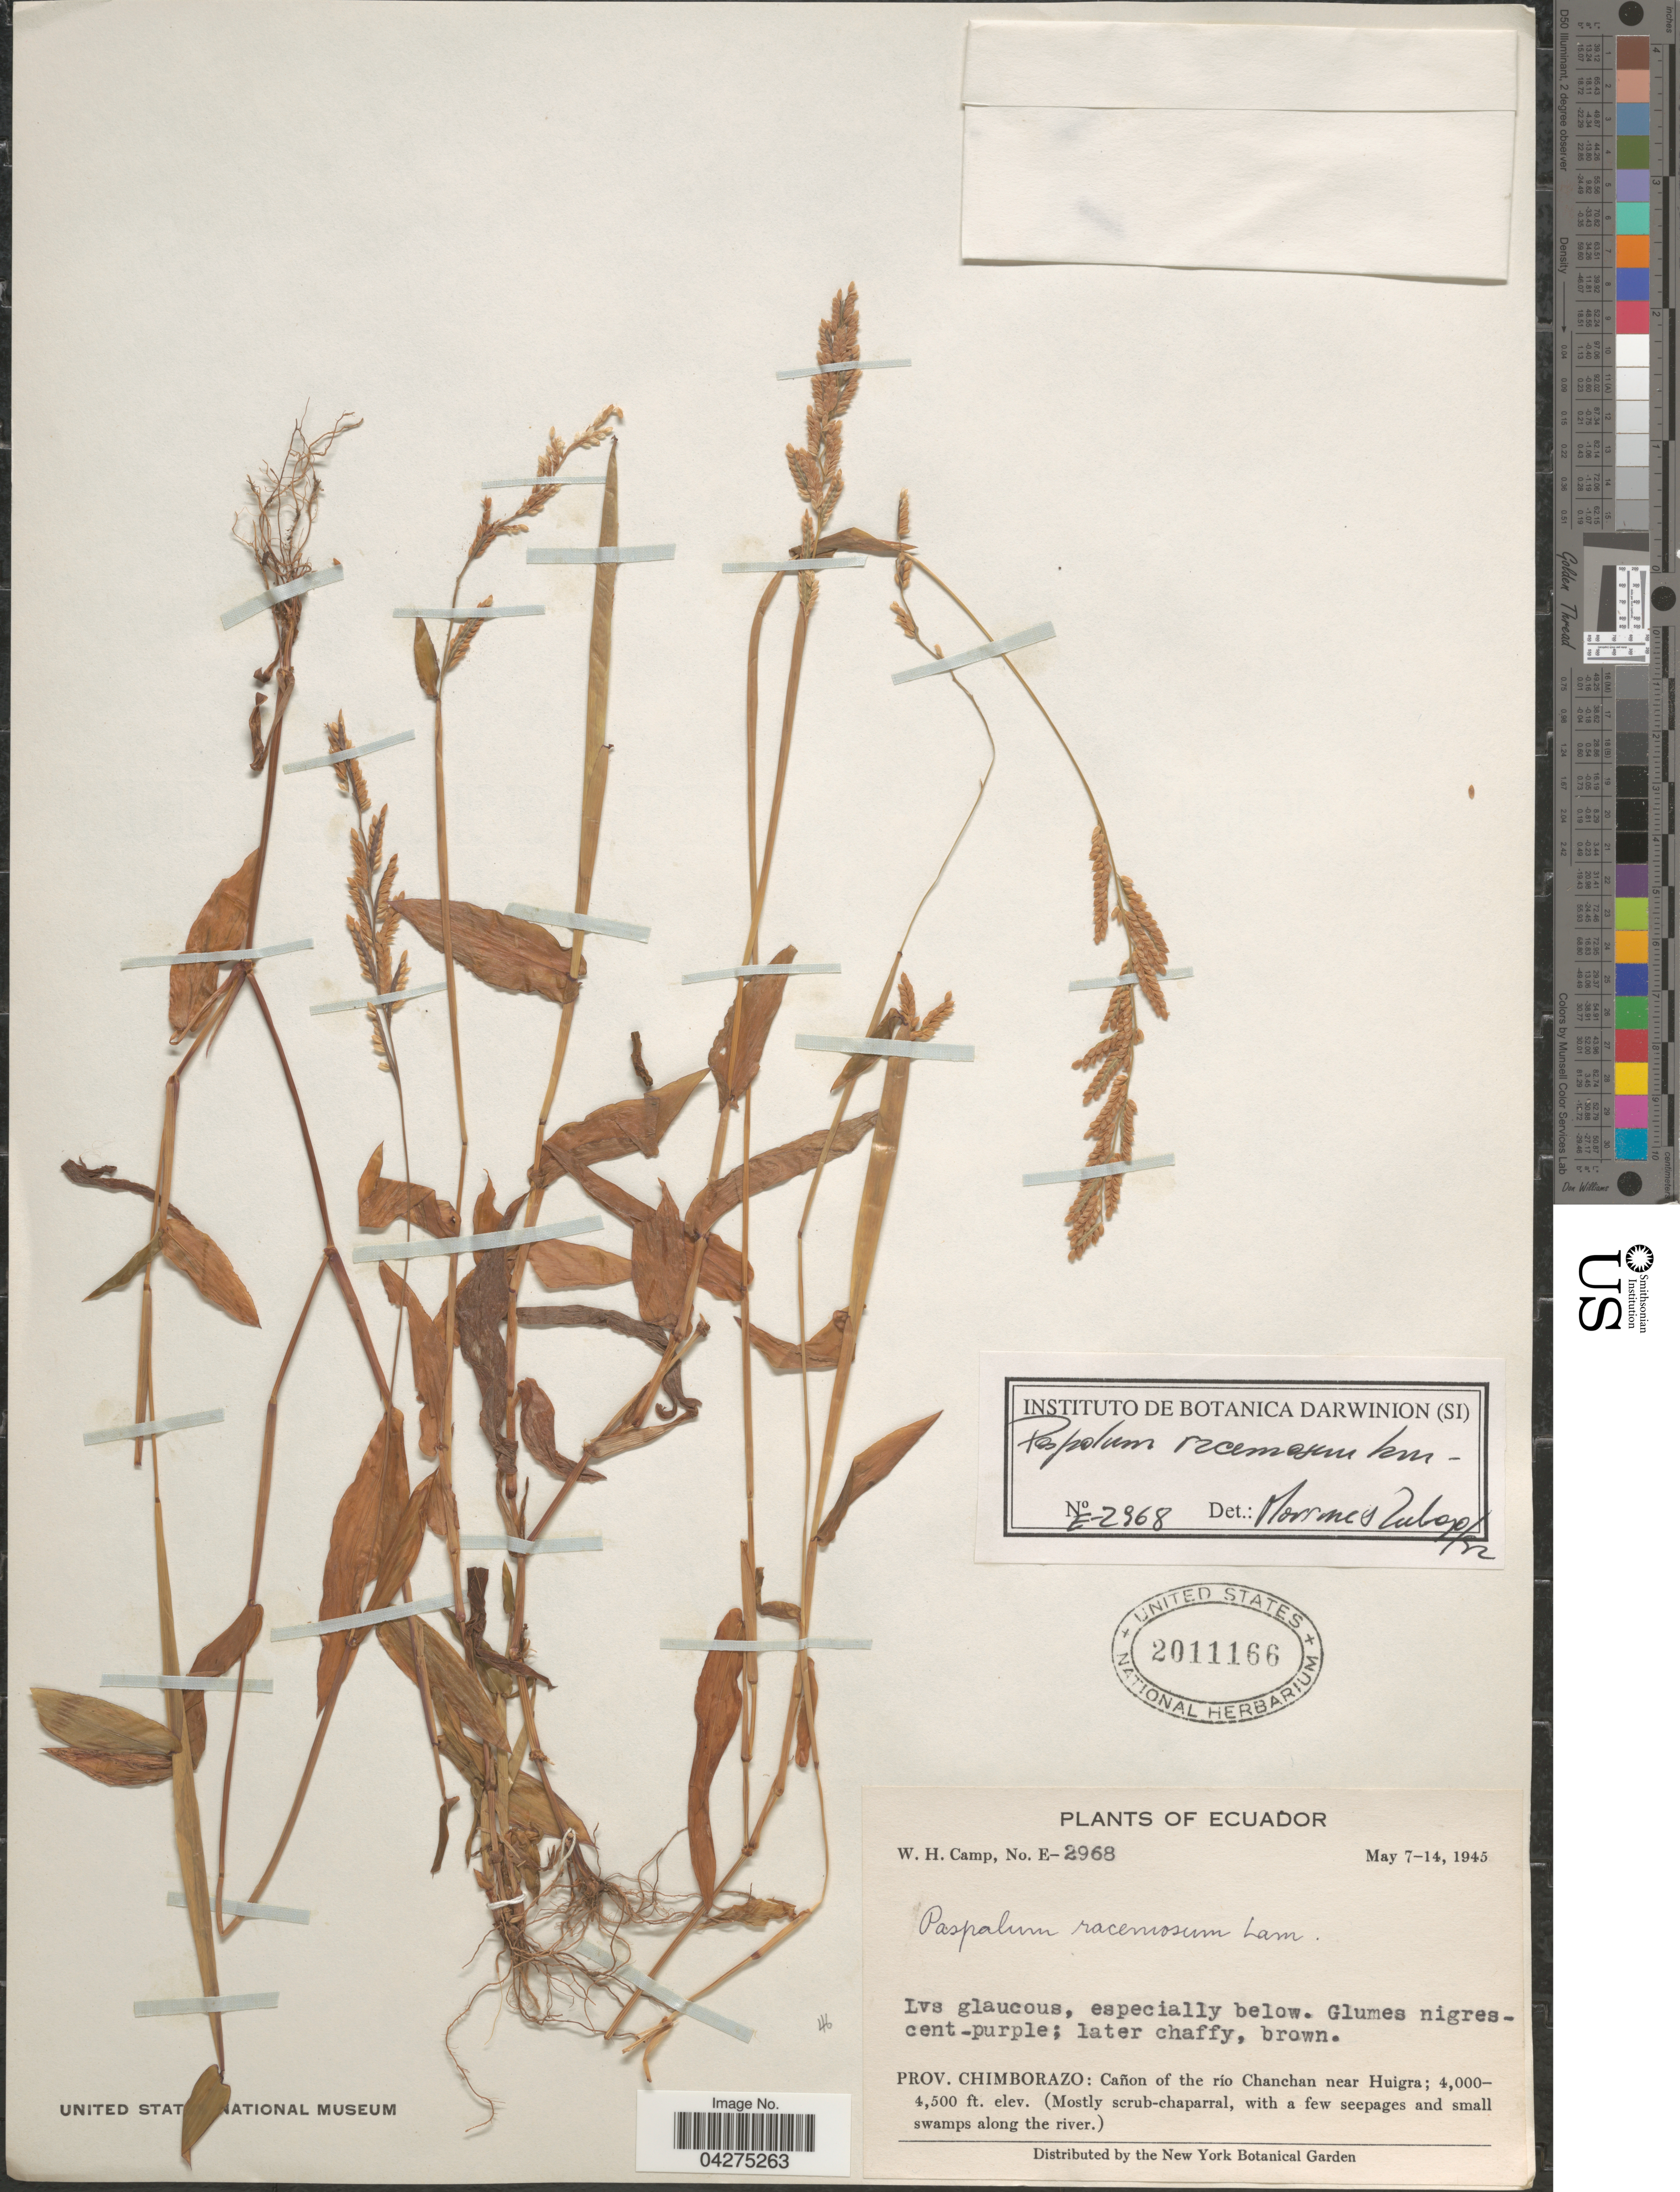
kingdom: Plantae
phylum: Tracheophyta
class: Liliopsida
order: Poales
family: Poaceae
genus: Paspalum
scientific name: Paspalum racemosum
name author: Lam.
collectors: W. H. Camp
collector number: E-2968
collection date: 1945-05-07/1945-05-14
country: Ecuador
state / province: Chimborazo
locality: Cañon of the río Chanchan near Huigra.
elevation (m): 1219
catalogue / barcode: US 2011166